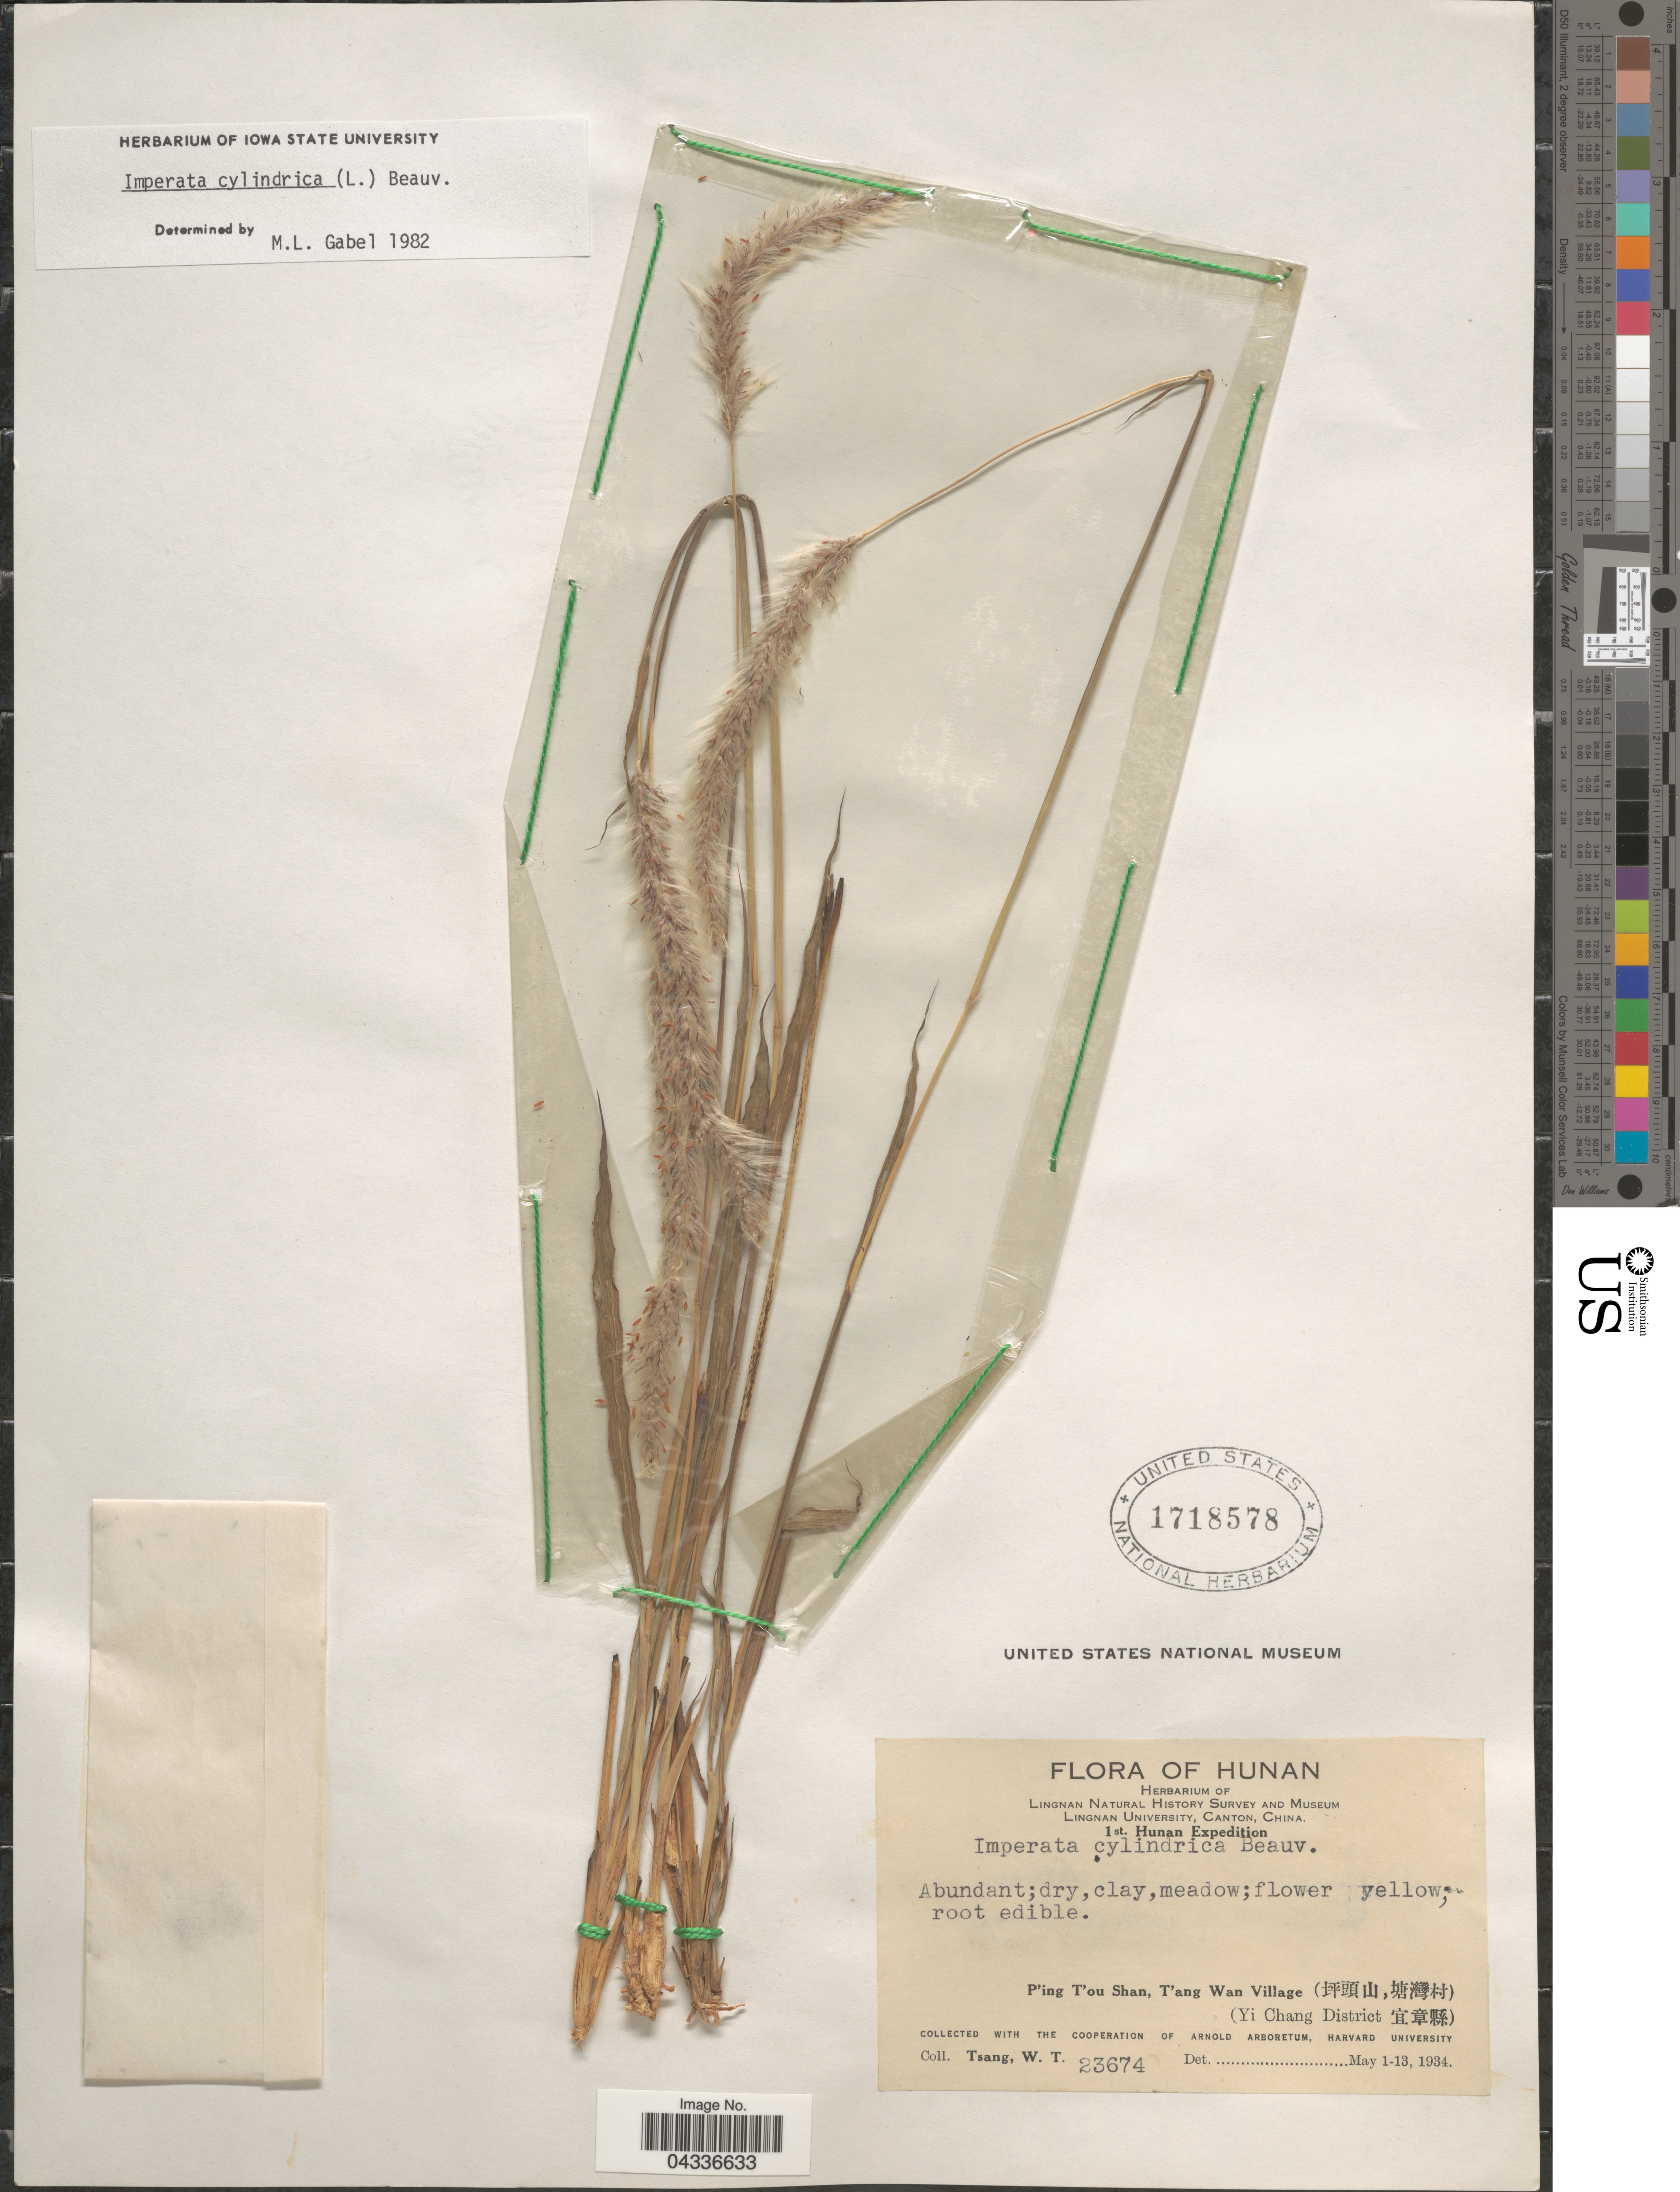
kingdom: Plantae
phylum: Tracheophyta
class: Liliopsida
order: Poales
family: Poaceae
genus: Imperata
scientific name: Imperata cylindrica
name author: (L.) P. Beauv.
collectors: W. T. Tsang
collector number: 23674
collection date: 1934-05-01/1934-05-13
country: China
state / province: Hunan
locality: Lingnan Natural History Survey and Museum Lingnan University, Canton. 1st. Hunan Expedition. P'ing T'ou Shan, T'ang Wan Village (X) (Yi Chang District X).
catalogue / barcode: US 1718578